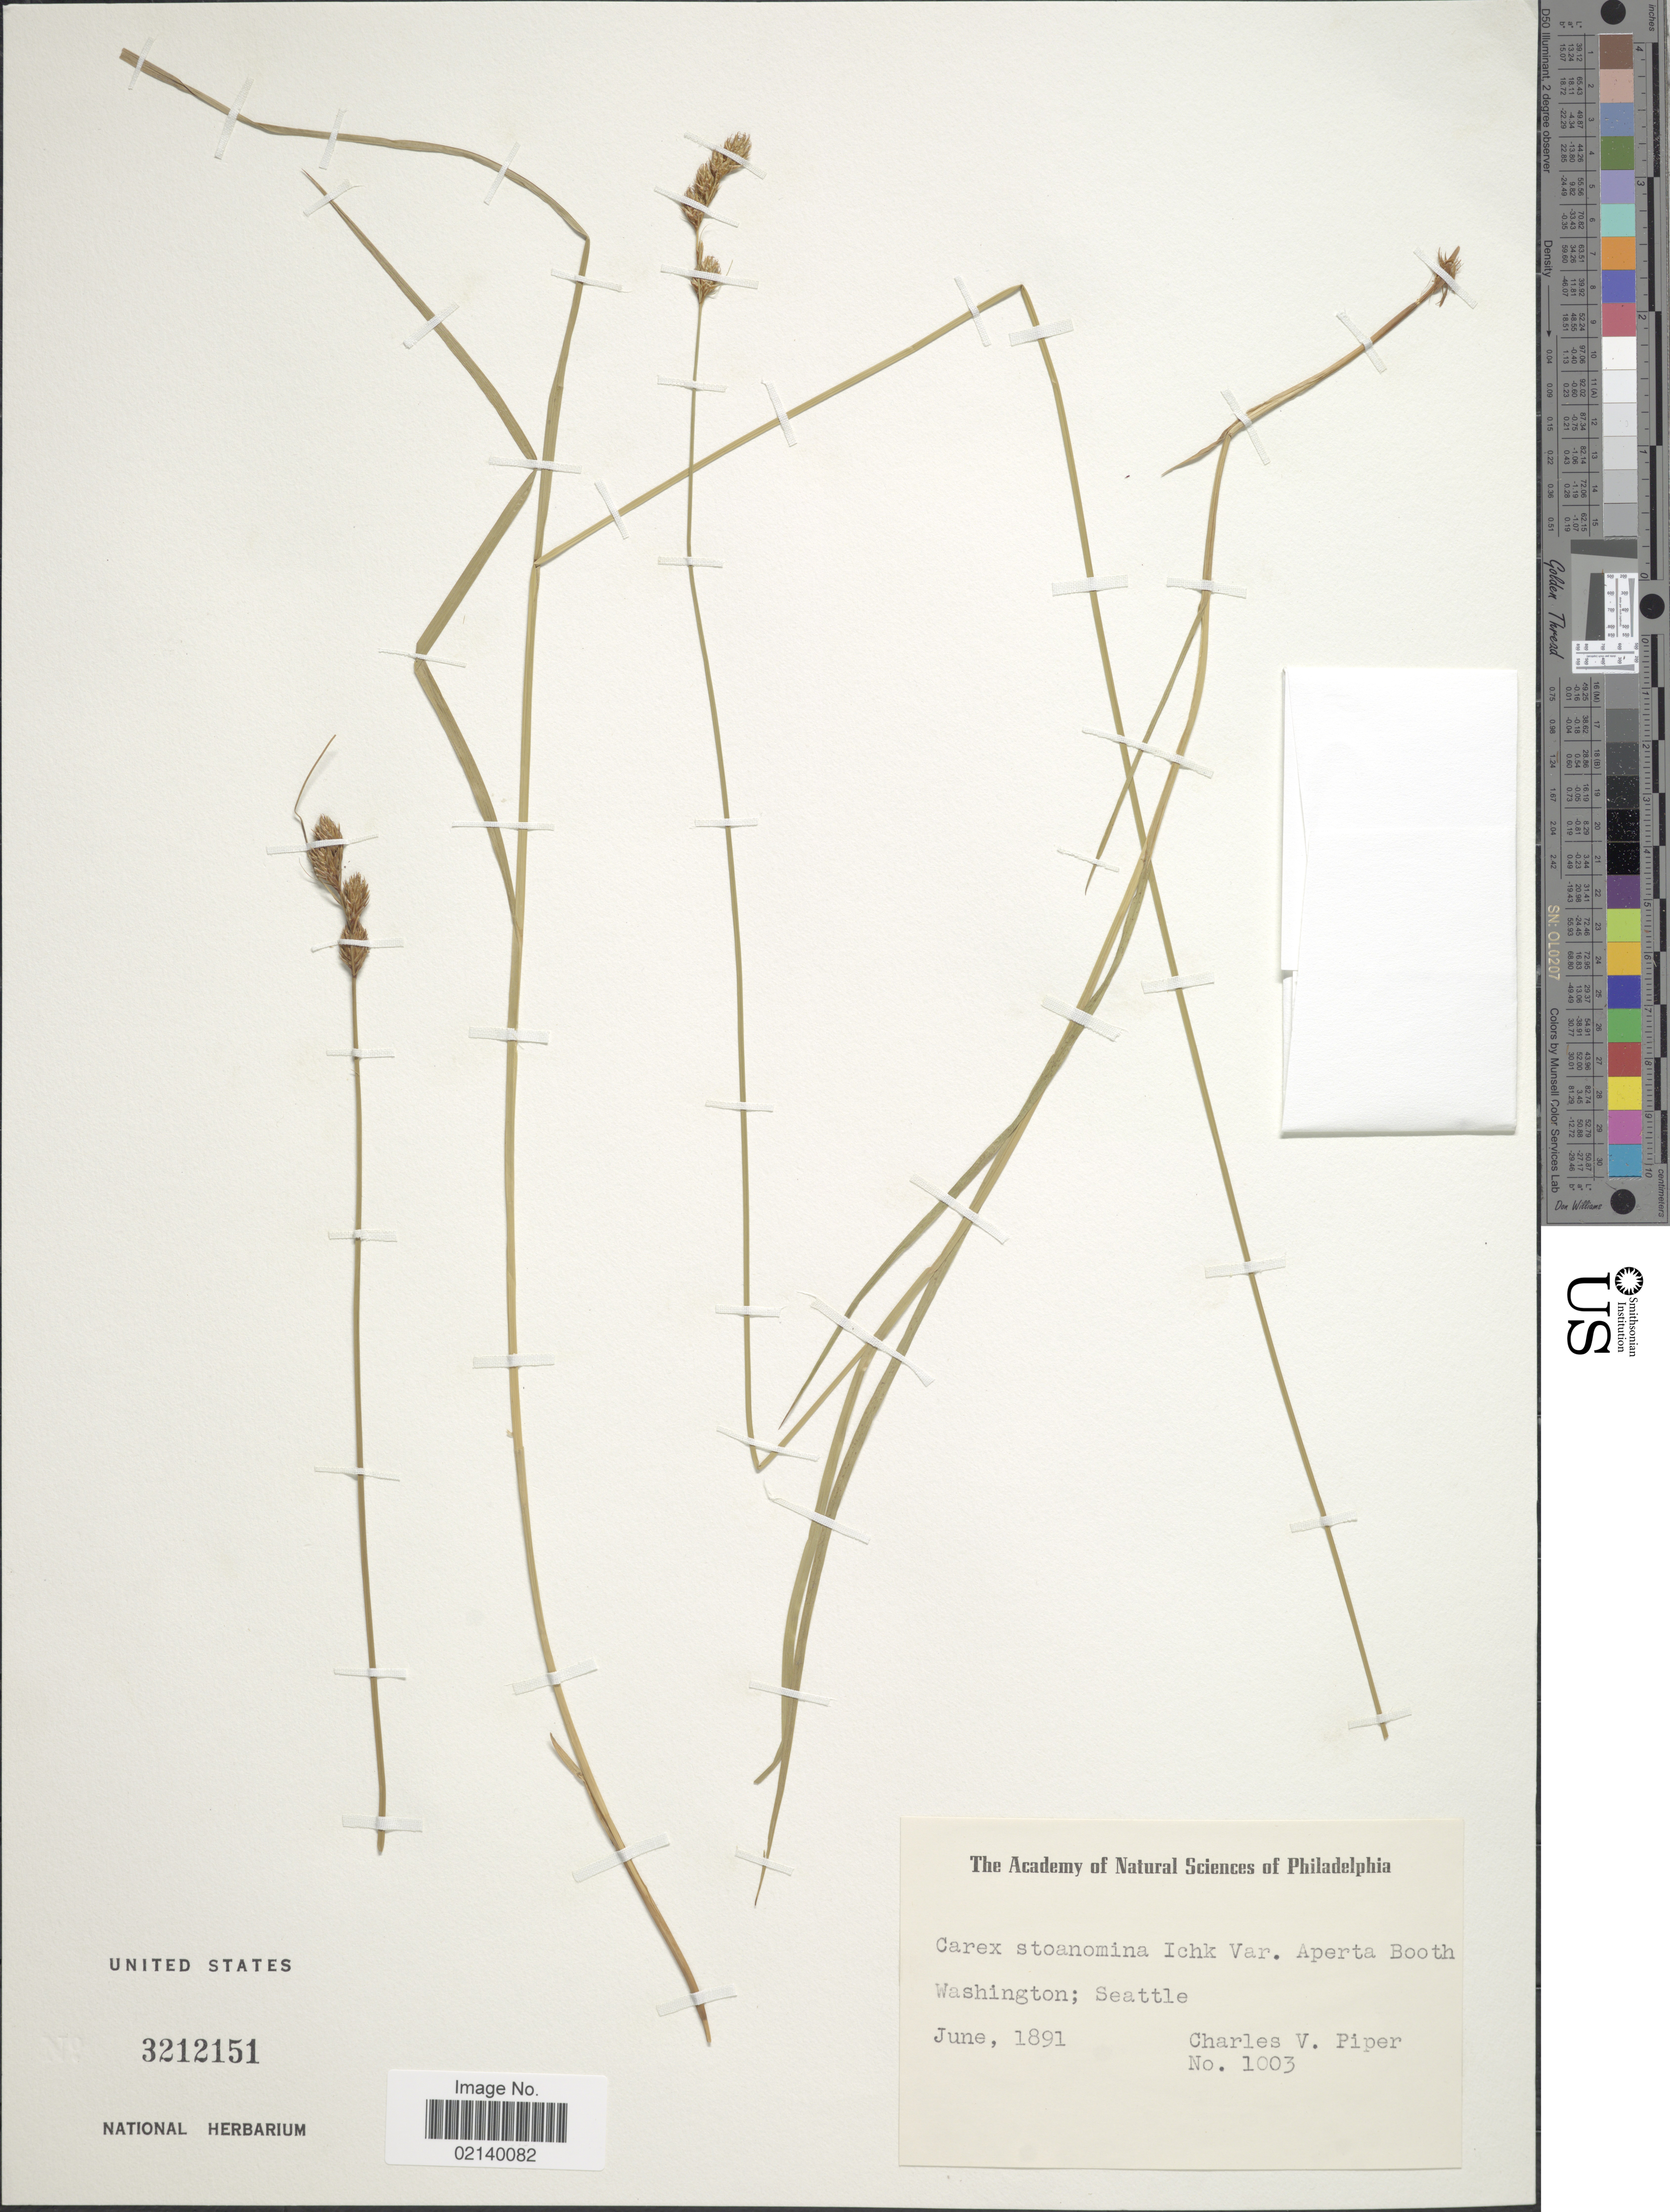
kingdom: Plantae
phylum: Tracheophyta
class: Liliopsida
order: Poales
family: Cyperaceae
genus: Carex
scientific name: Carex hormathodes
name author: Fernald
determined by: Strong, Mark T., (BOT), Smithsonian Institution - National Museum of Natural History (UNITED STATES)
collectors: C. V. Piper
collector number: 1003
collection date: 1891-06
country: United States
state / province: Washington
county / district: King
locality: Seattle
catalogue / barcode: US 3212151